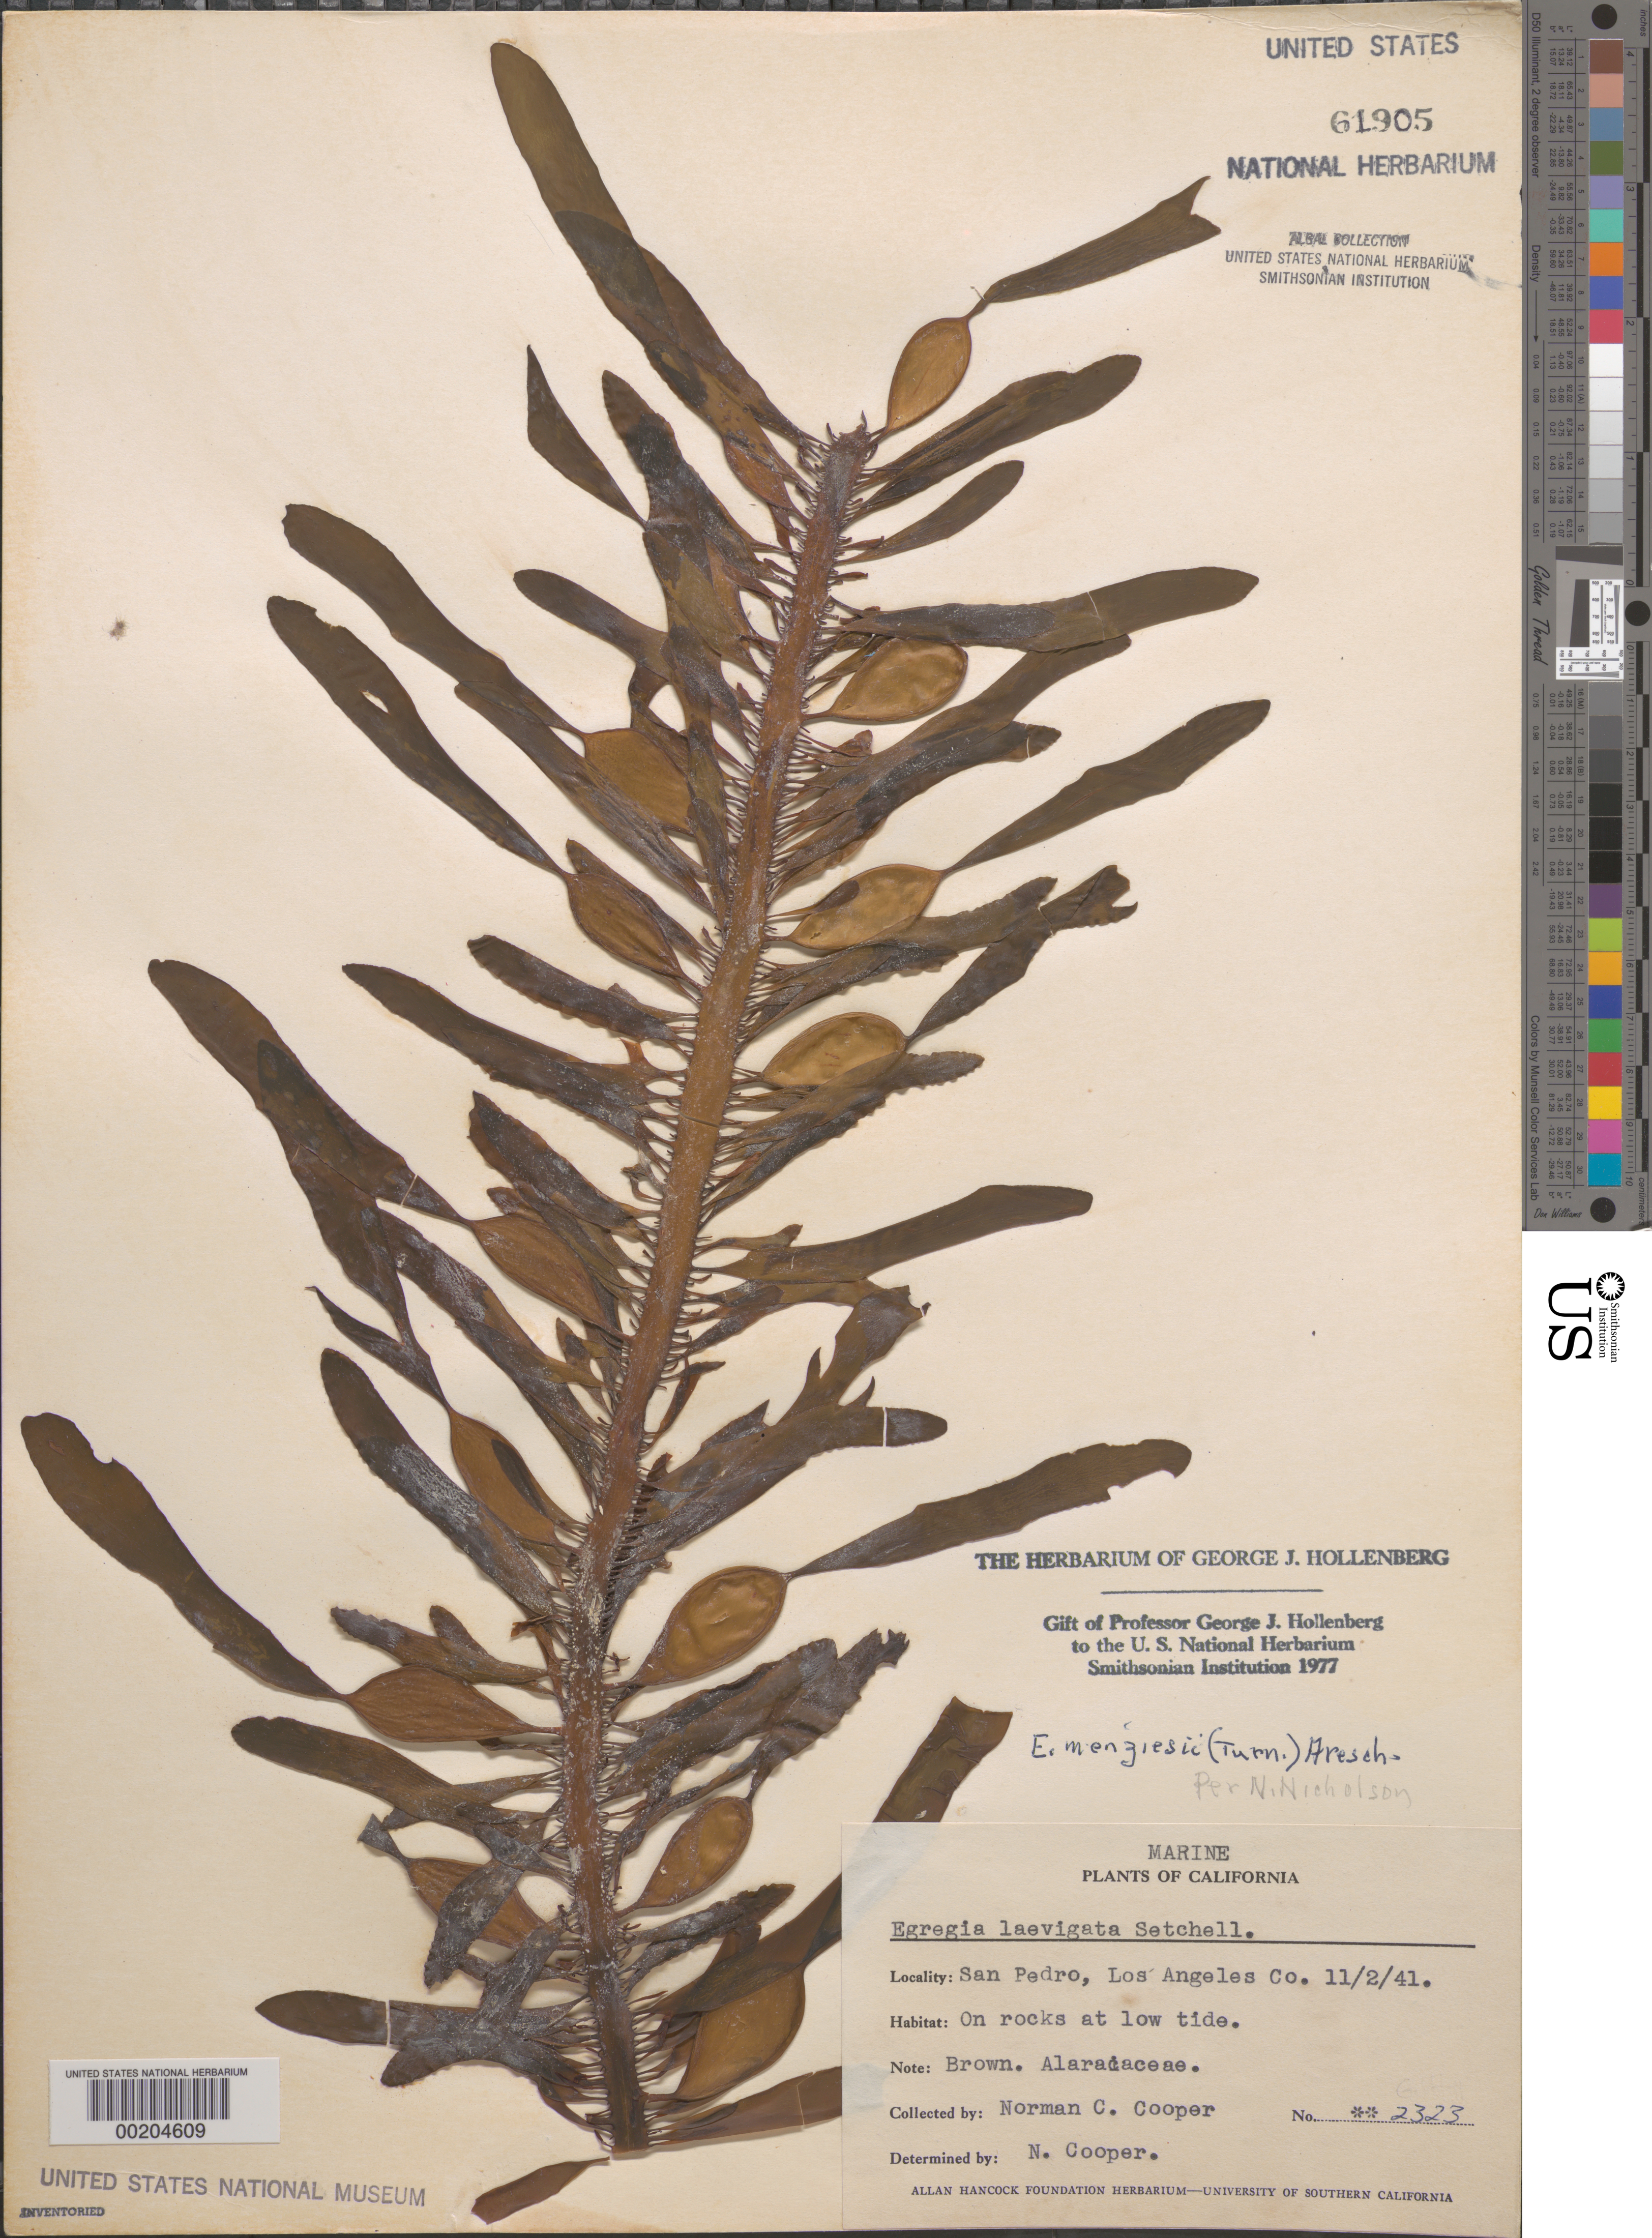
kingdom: Chromista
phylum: Ochrophyta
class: Phaeophyceae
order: Laminariales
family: Lessoniaceae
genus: Egregia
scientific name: Egregia menziesii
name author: (Turner) Aresch.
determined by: Nicholson, Nancy L.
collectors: N. Cooper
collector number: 2323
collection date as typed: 02 Nov 1941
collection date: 1941-11-02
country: United States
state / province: California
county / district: Los Angeles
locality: San Pedro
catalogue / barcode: US 61905